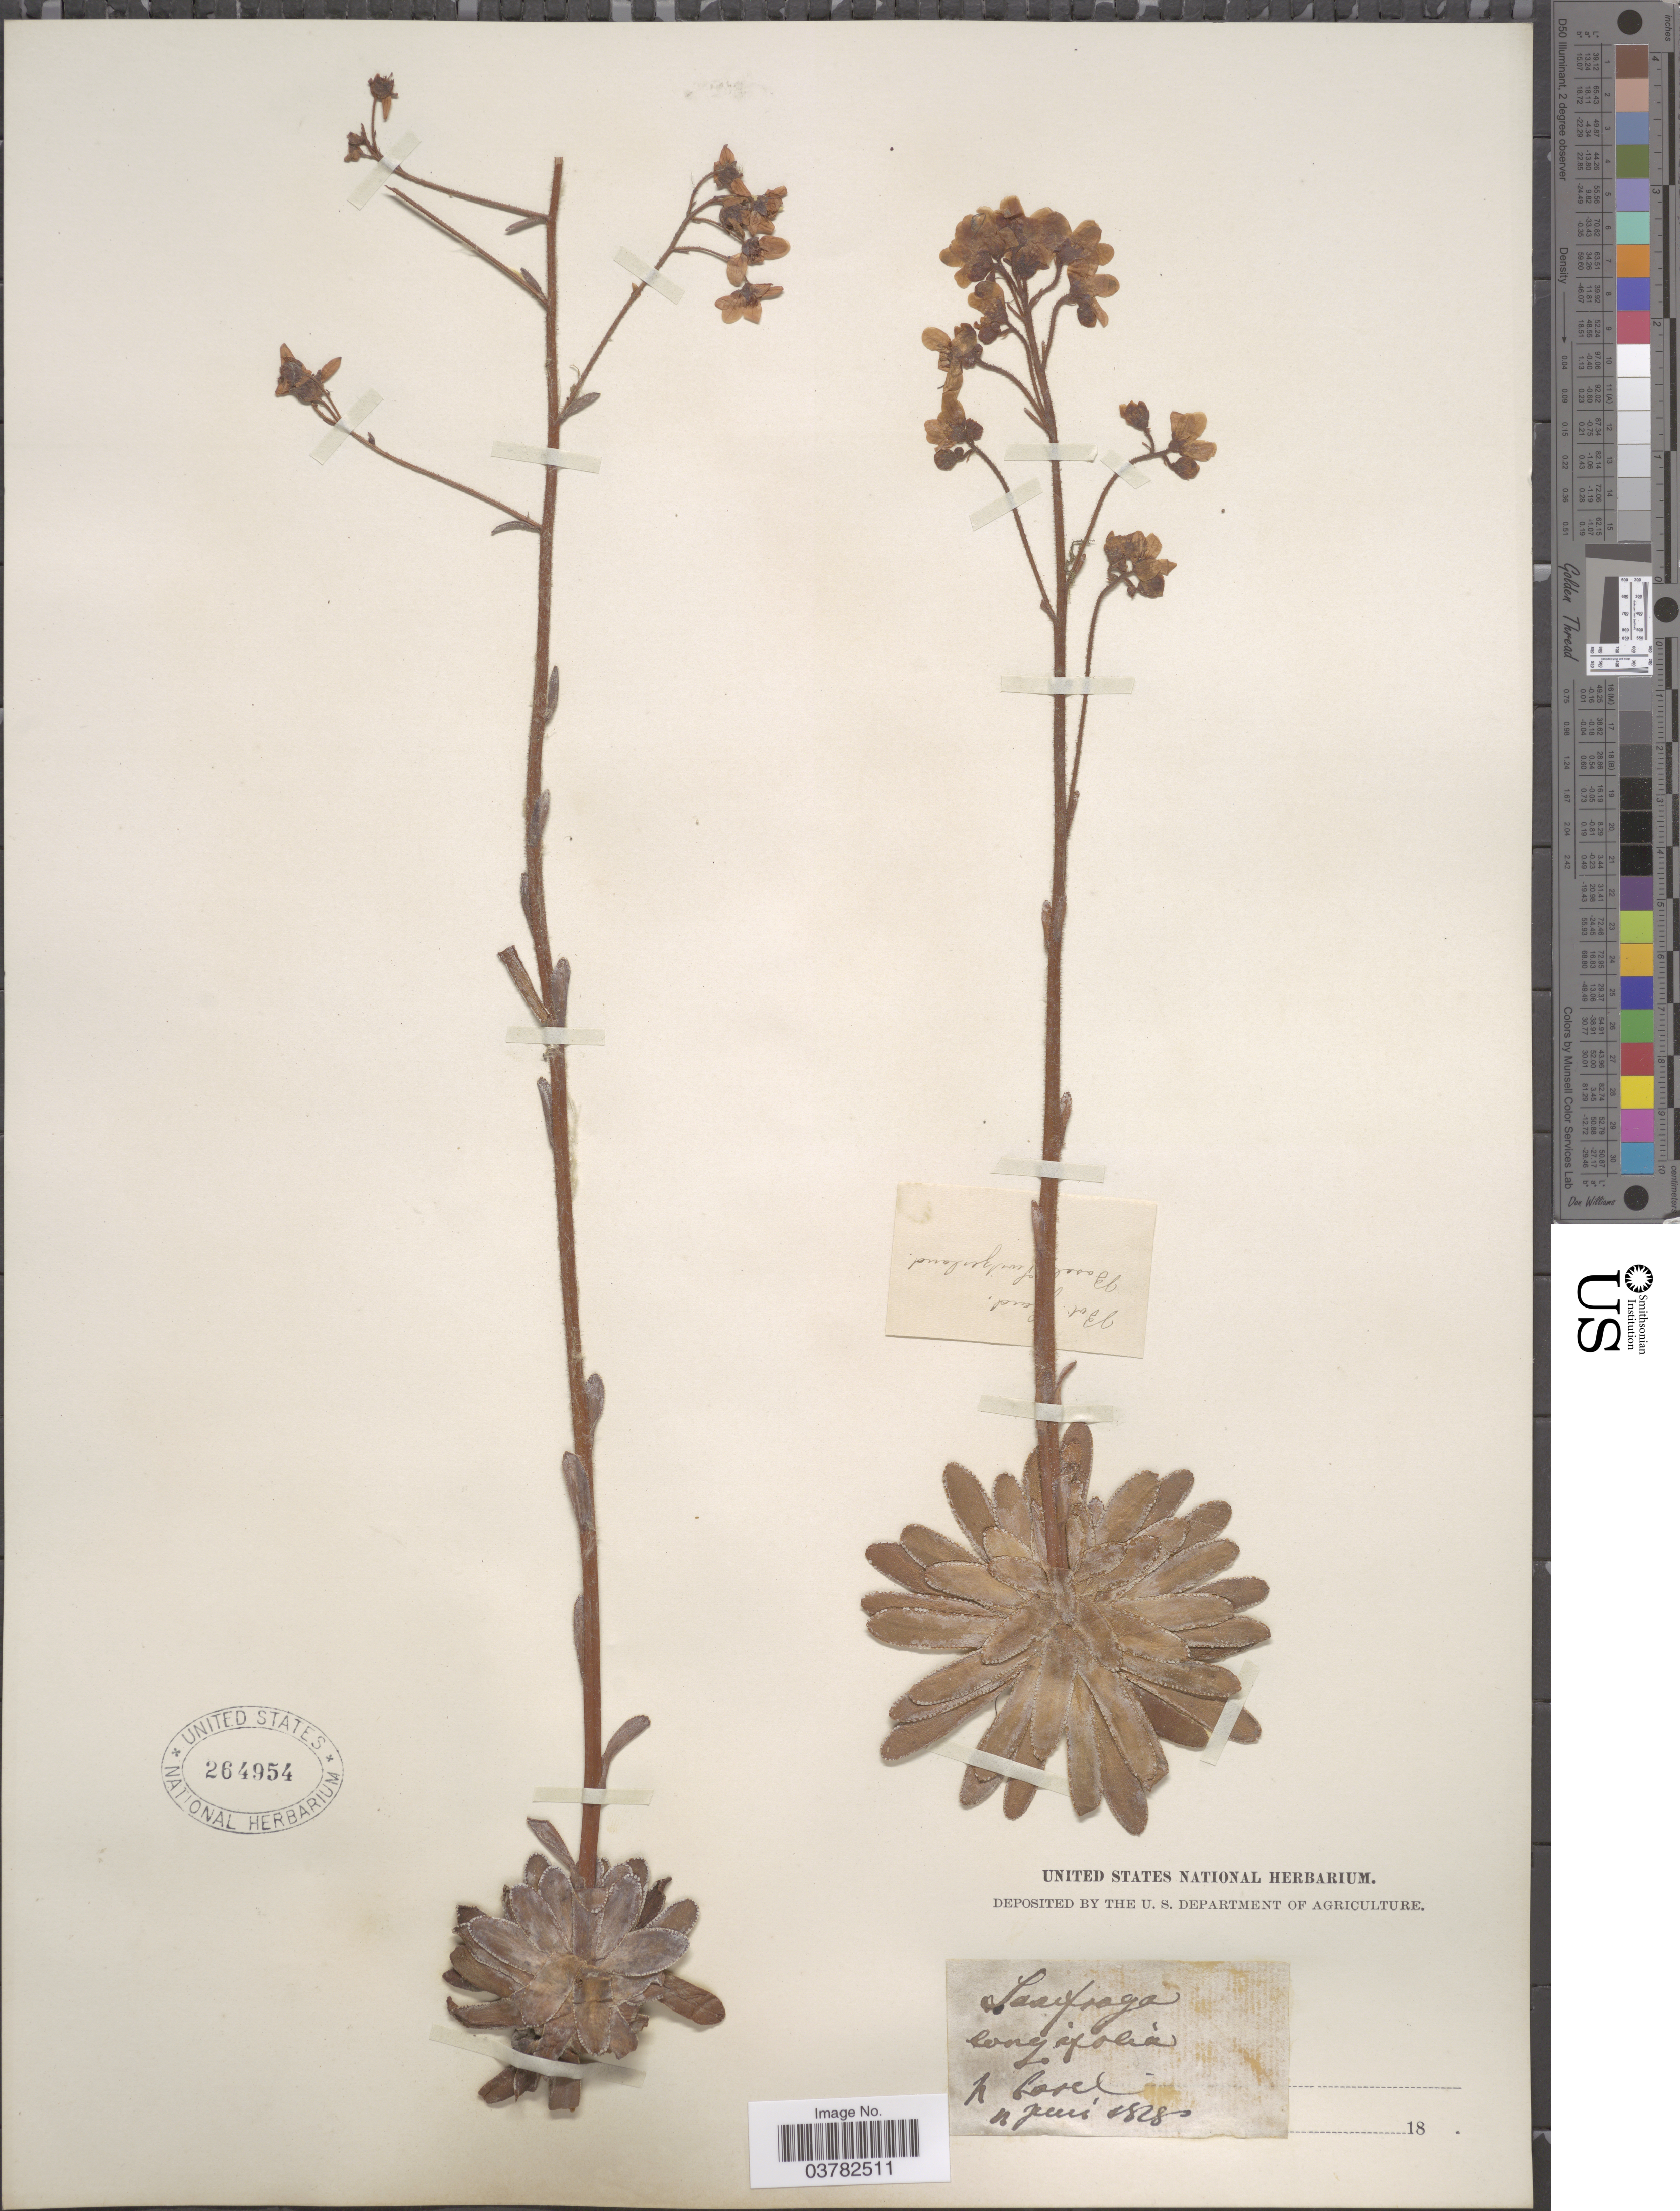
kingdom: Plantae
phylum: Tracheophyta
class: Magnoliopsida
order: Saxifragales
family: Saxifragaceae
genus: Saxifraga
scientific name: Saxifraga longifolia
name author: Lapeyr.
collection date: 1828-06-11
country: Switzerland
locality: h basel. Bot. Gard. Basel.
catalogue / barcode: US 264954